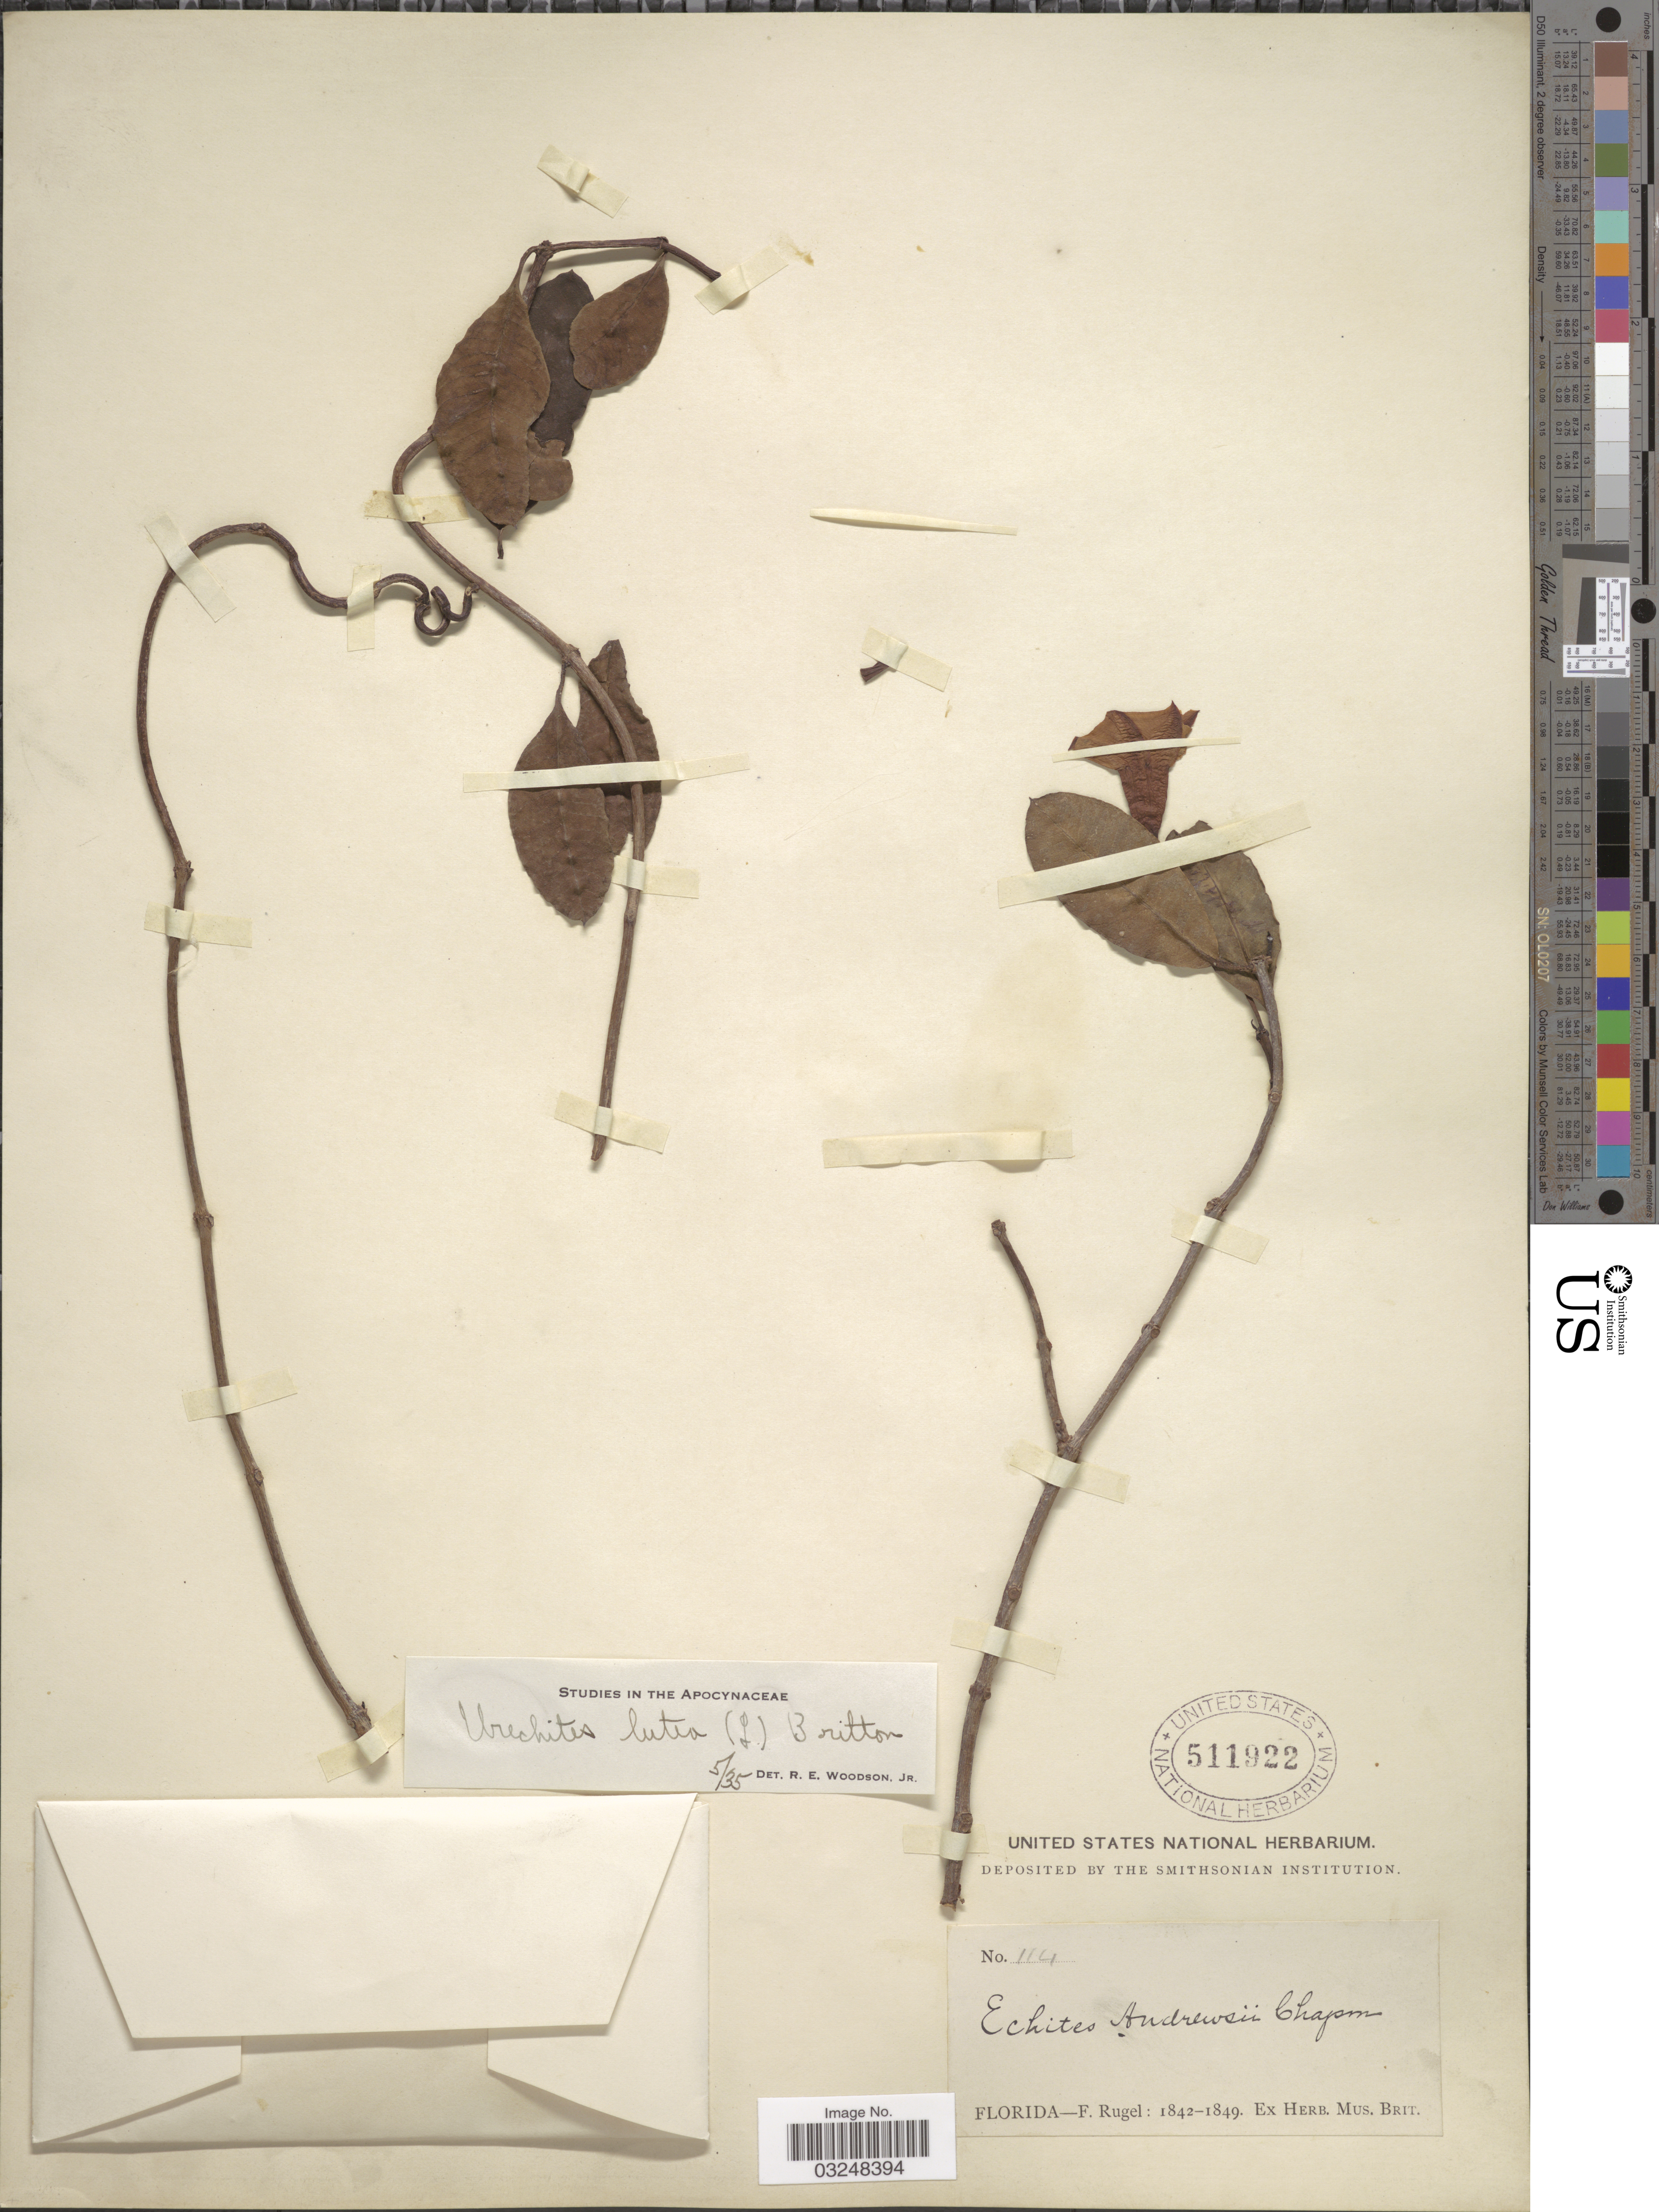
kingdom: Plantae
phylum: Tracheophyta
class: Magnoliopsida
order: Gentianales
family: Apocynaceae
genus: Urechites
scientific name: Urechites lutea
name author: (L.) Britton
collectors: F. Rugel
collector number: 114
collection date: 1842/1849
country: United States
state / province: Florida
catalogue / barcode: US 511922